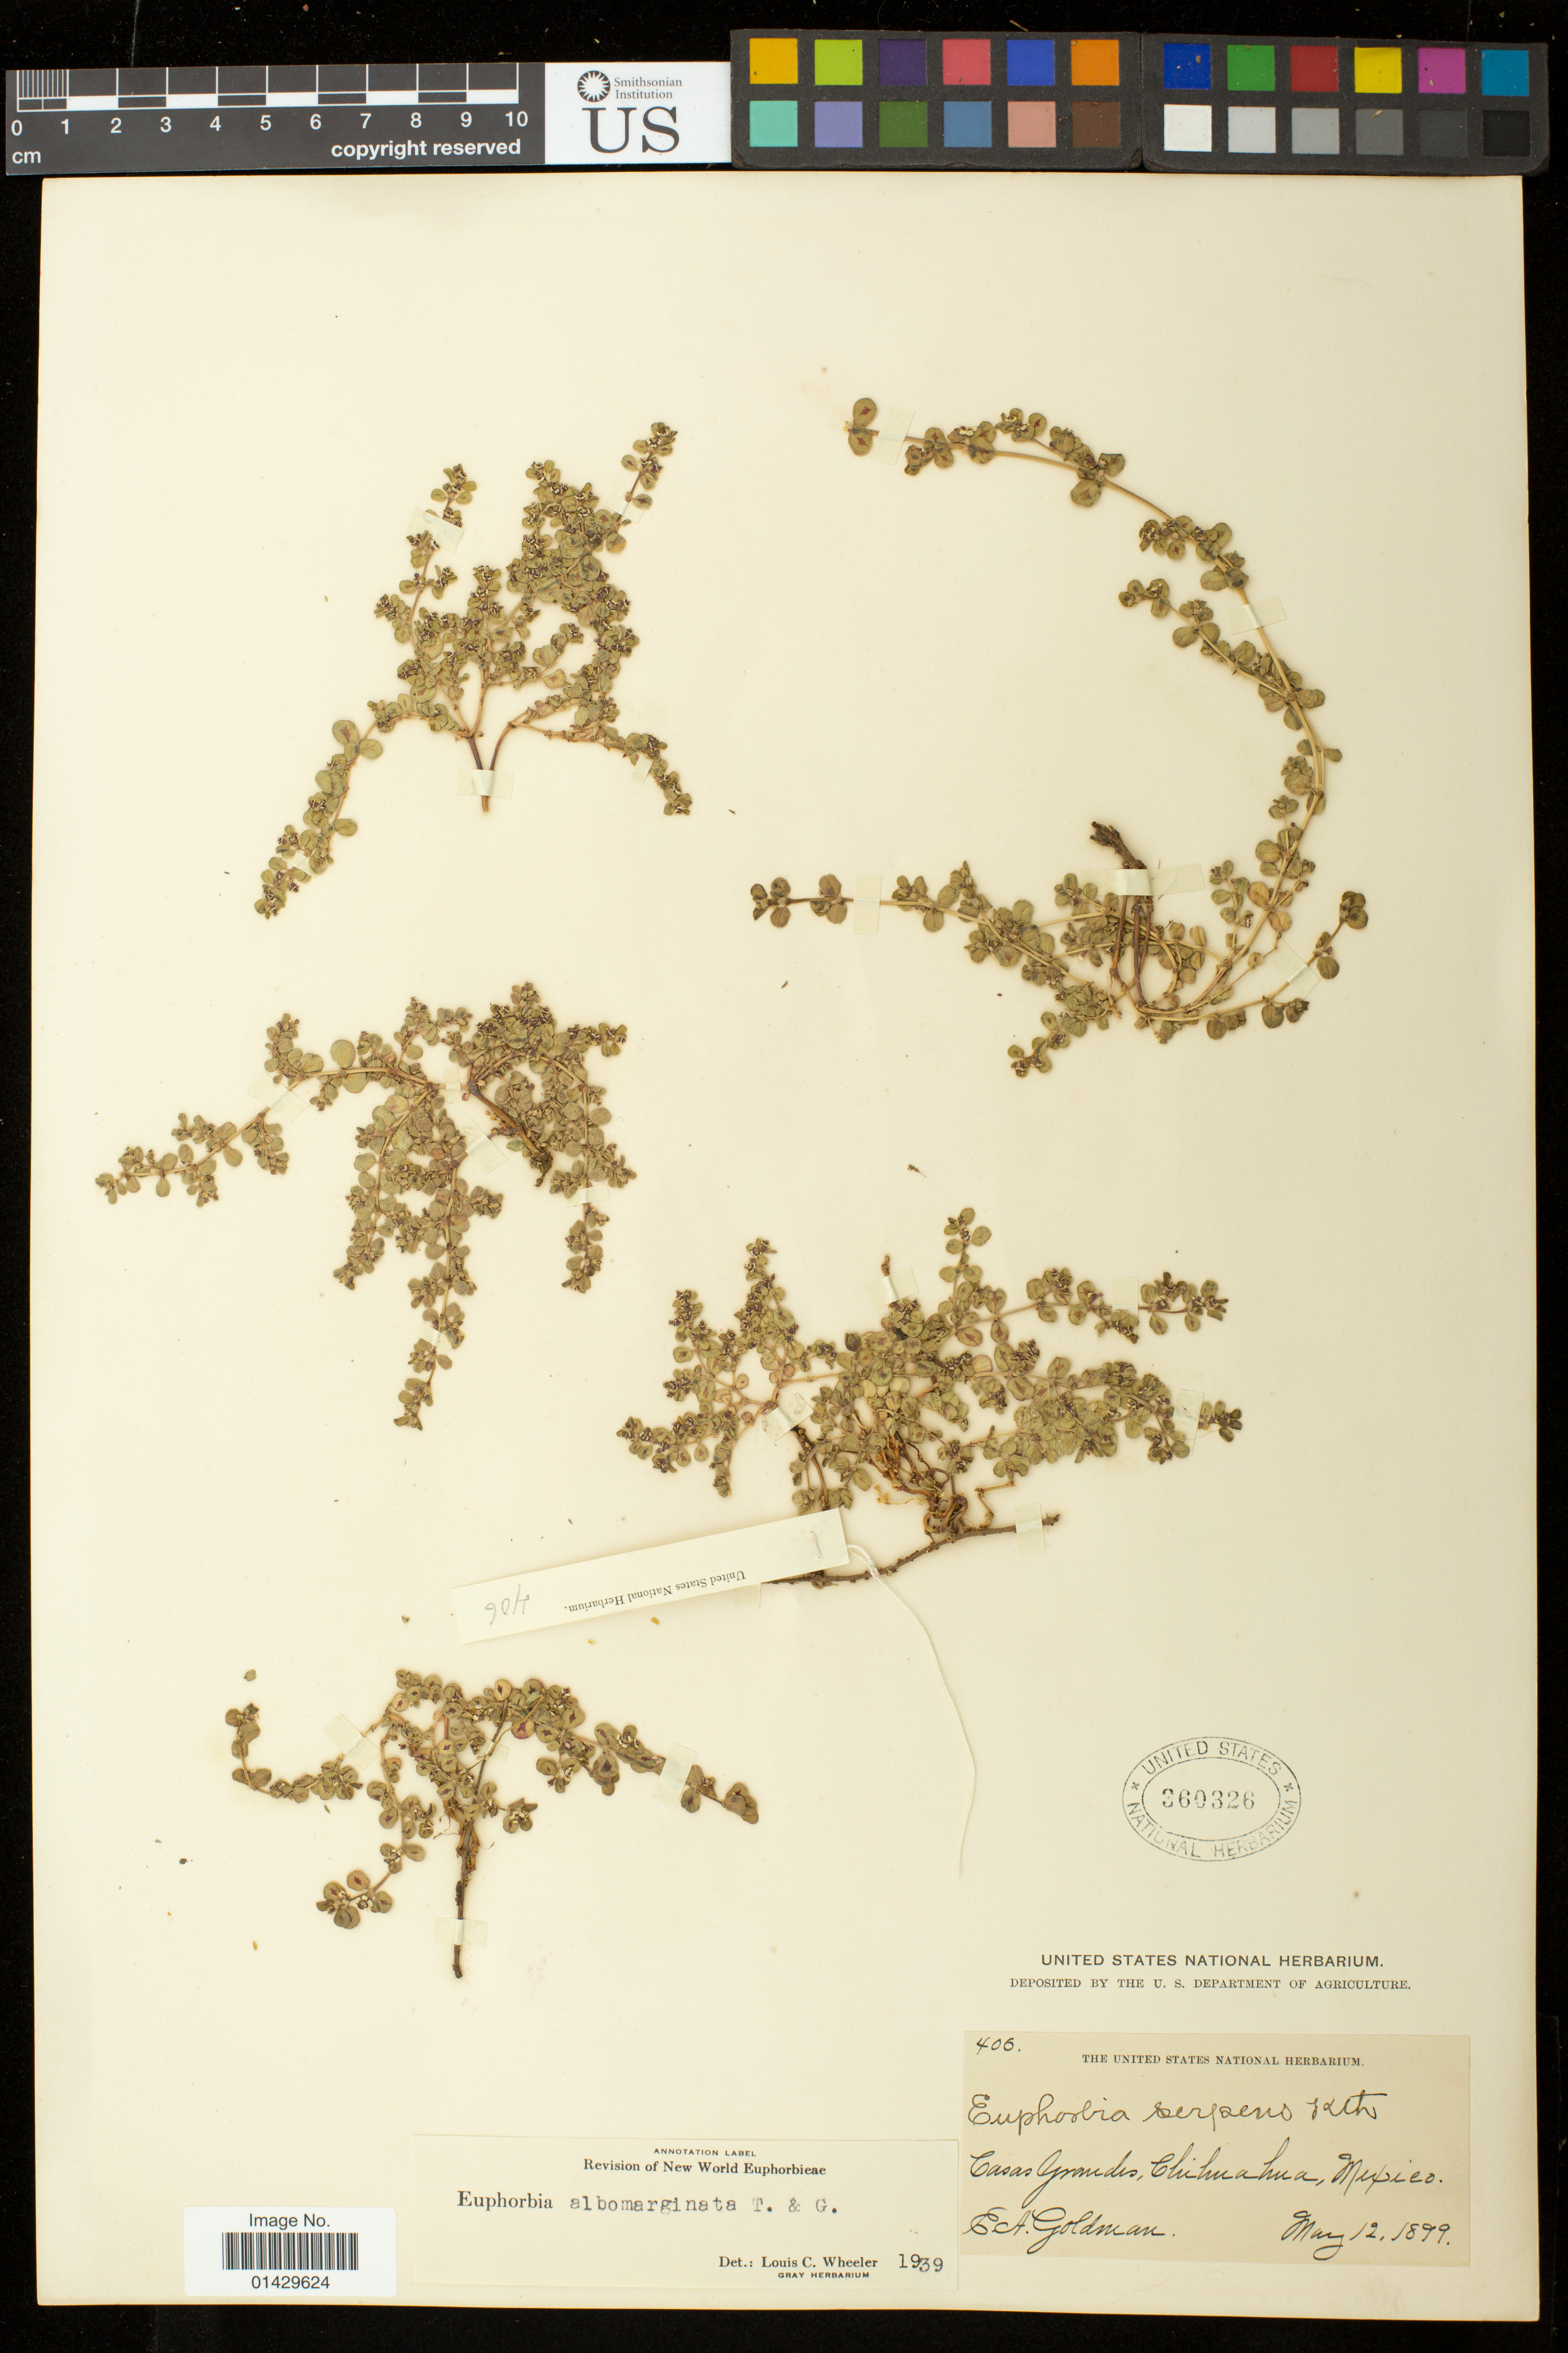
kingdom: Plantae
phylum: Tracheophyta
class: Magnoliopsida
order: Malpighiales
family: Euphorbiaceae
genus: Euphorbia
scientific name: Euphorbia albomarginata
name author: Torr. & A. Gray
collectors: E. A. Goldman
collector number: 406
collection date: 1899-05-12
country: Mexico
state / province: Chihuahua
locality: Casas Grandes, Chihuahua, Mexico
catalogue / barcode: US 360326